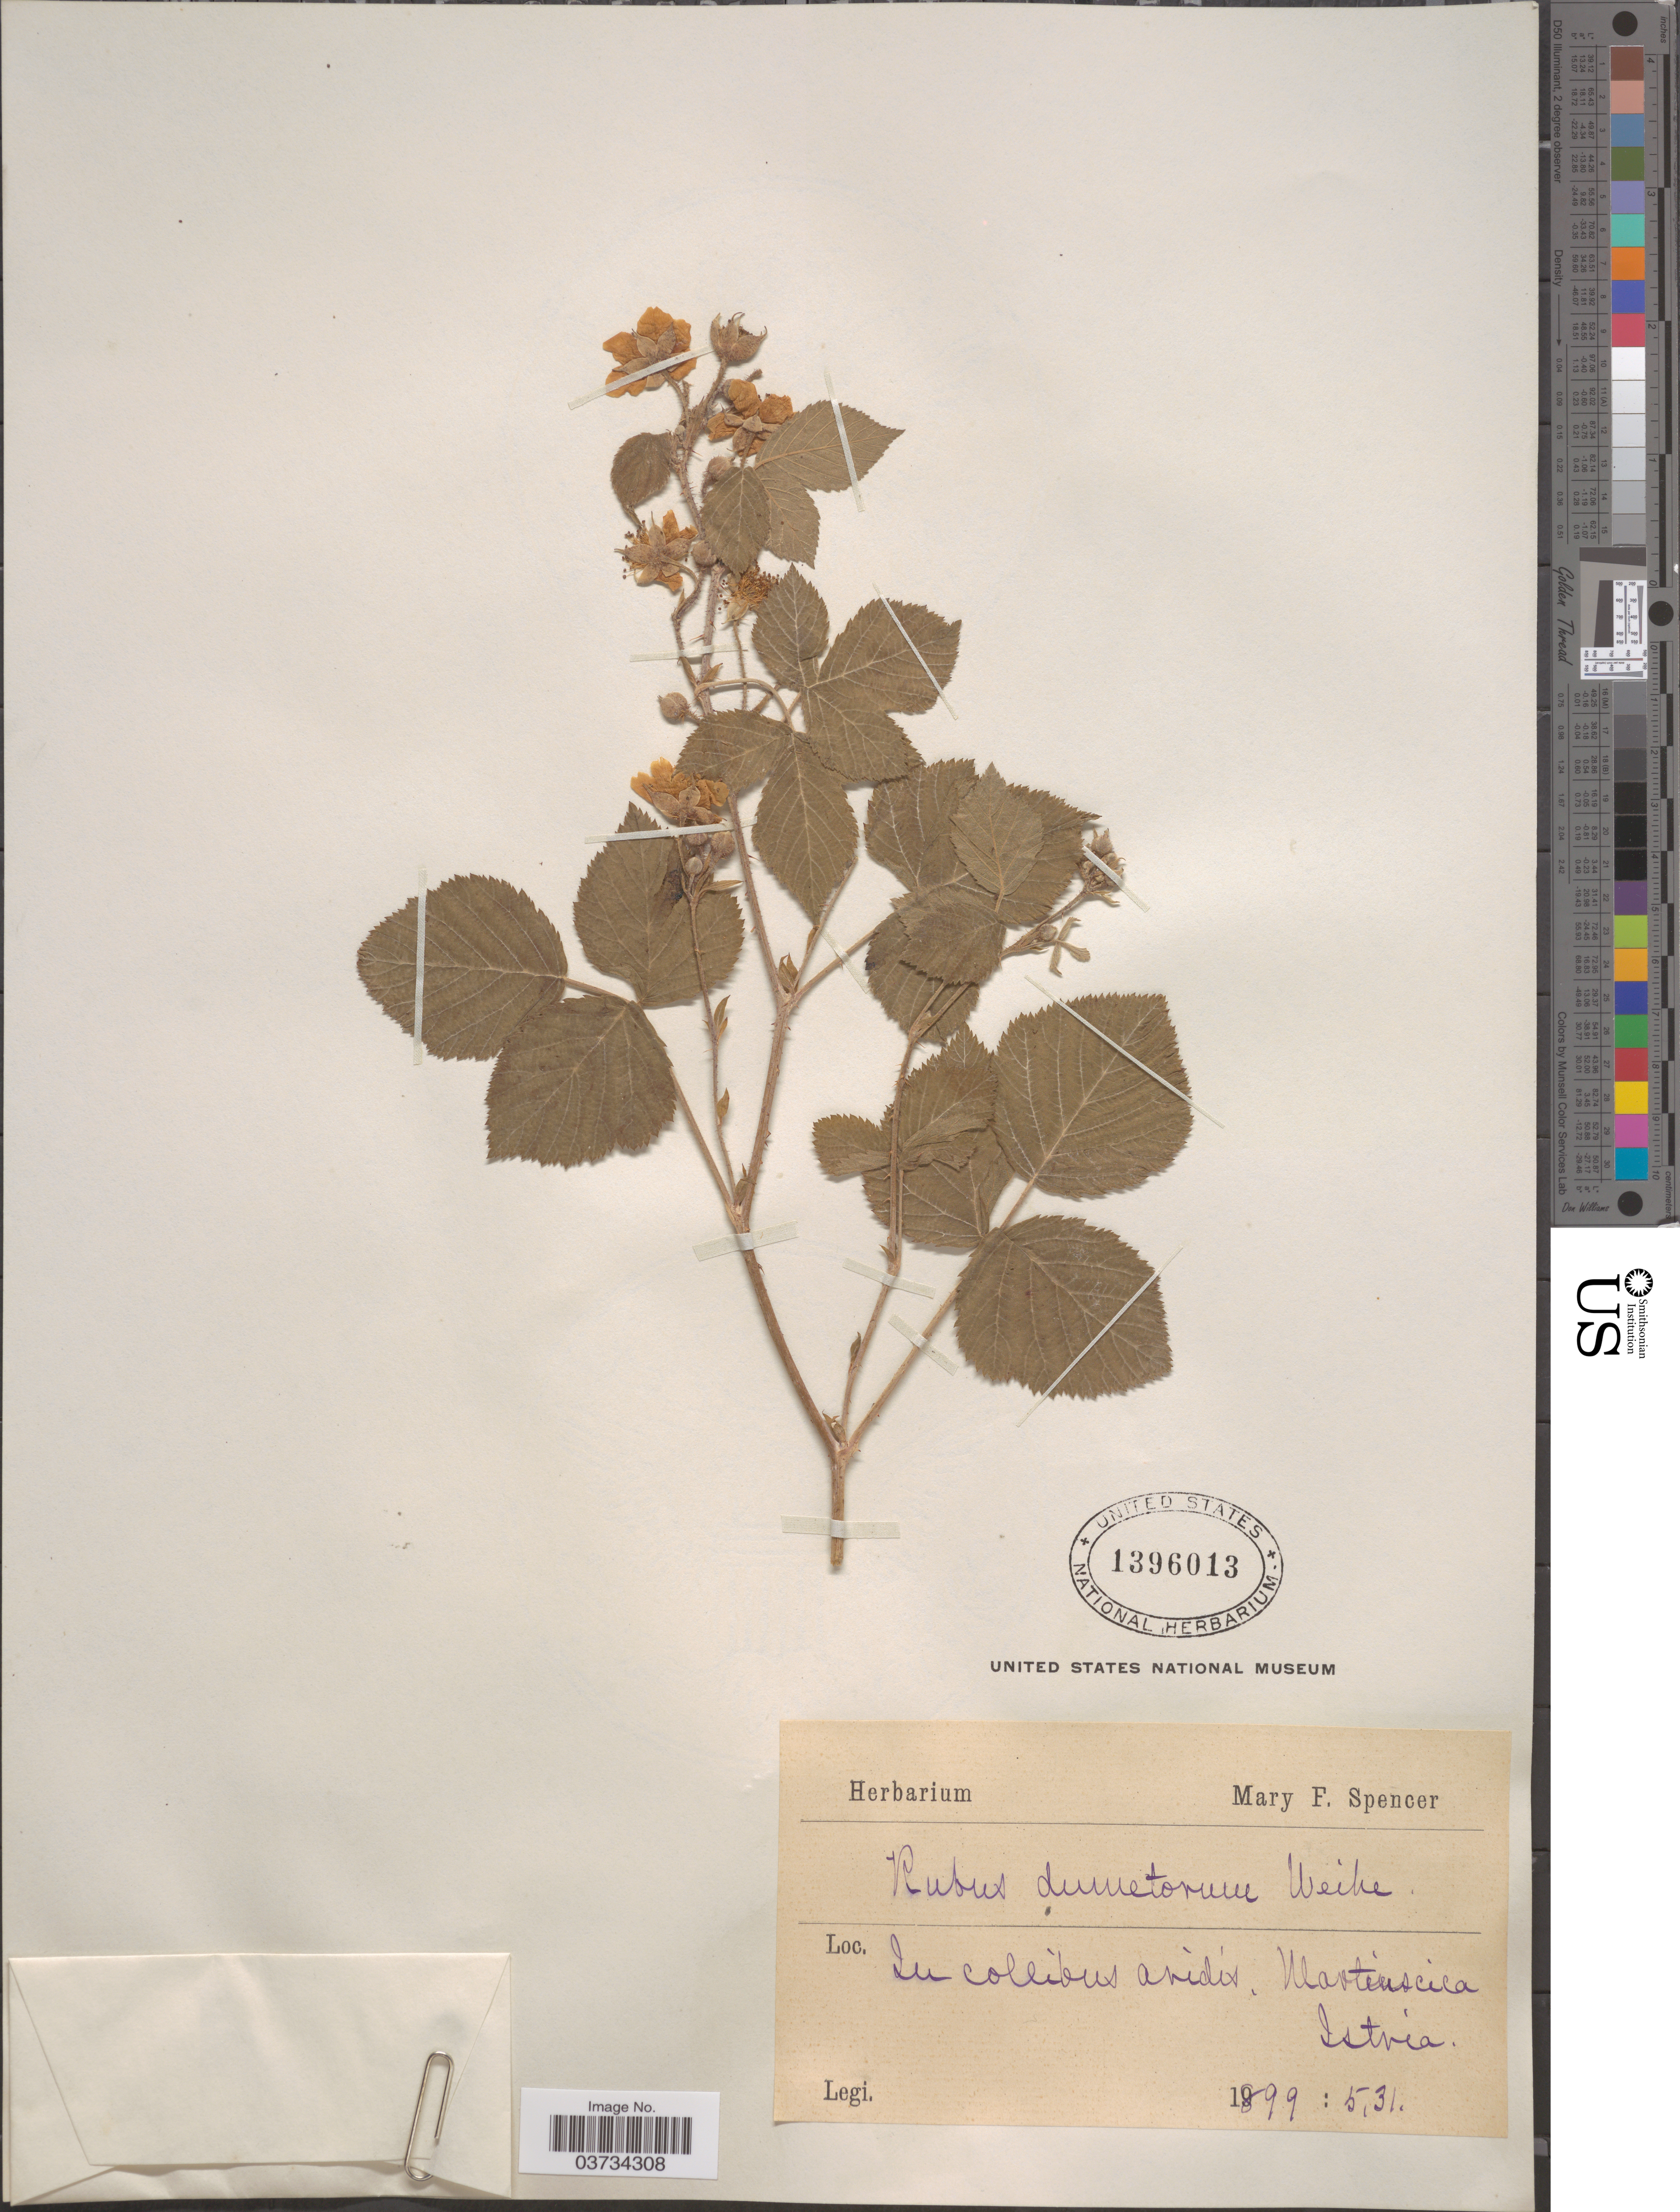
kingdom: Plantae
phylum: Tracheophyta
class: Magnoliopsida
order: Rosales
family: Rosaceae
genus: Rubus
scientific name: Rubus dumetorum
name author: Weihe ex Boenn.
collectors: ex herb. Spencer, Mary Fiske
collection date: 1899-05-31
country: Croatia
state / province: Istria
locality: In collibus aridis. Martinscica.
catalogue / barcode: US 1396013